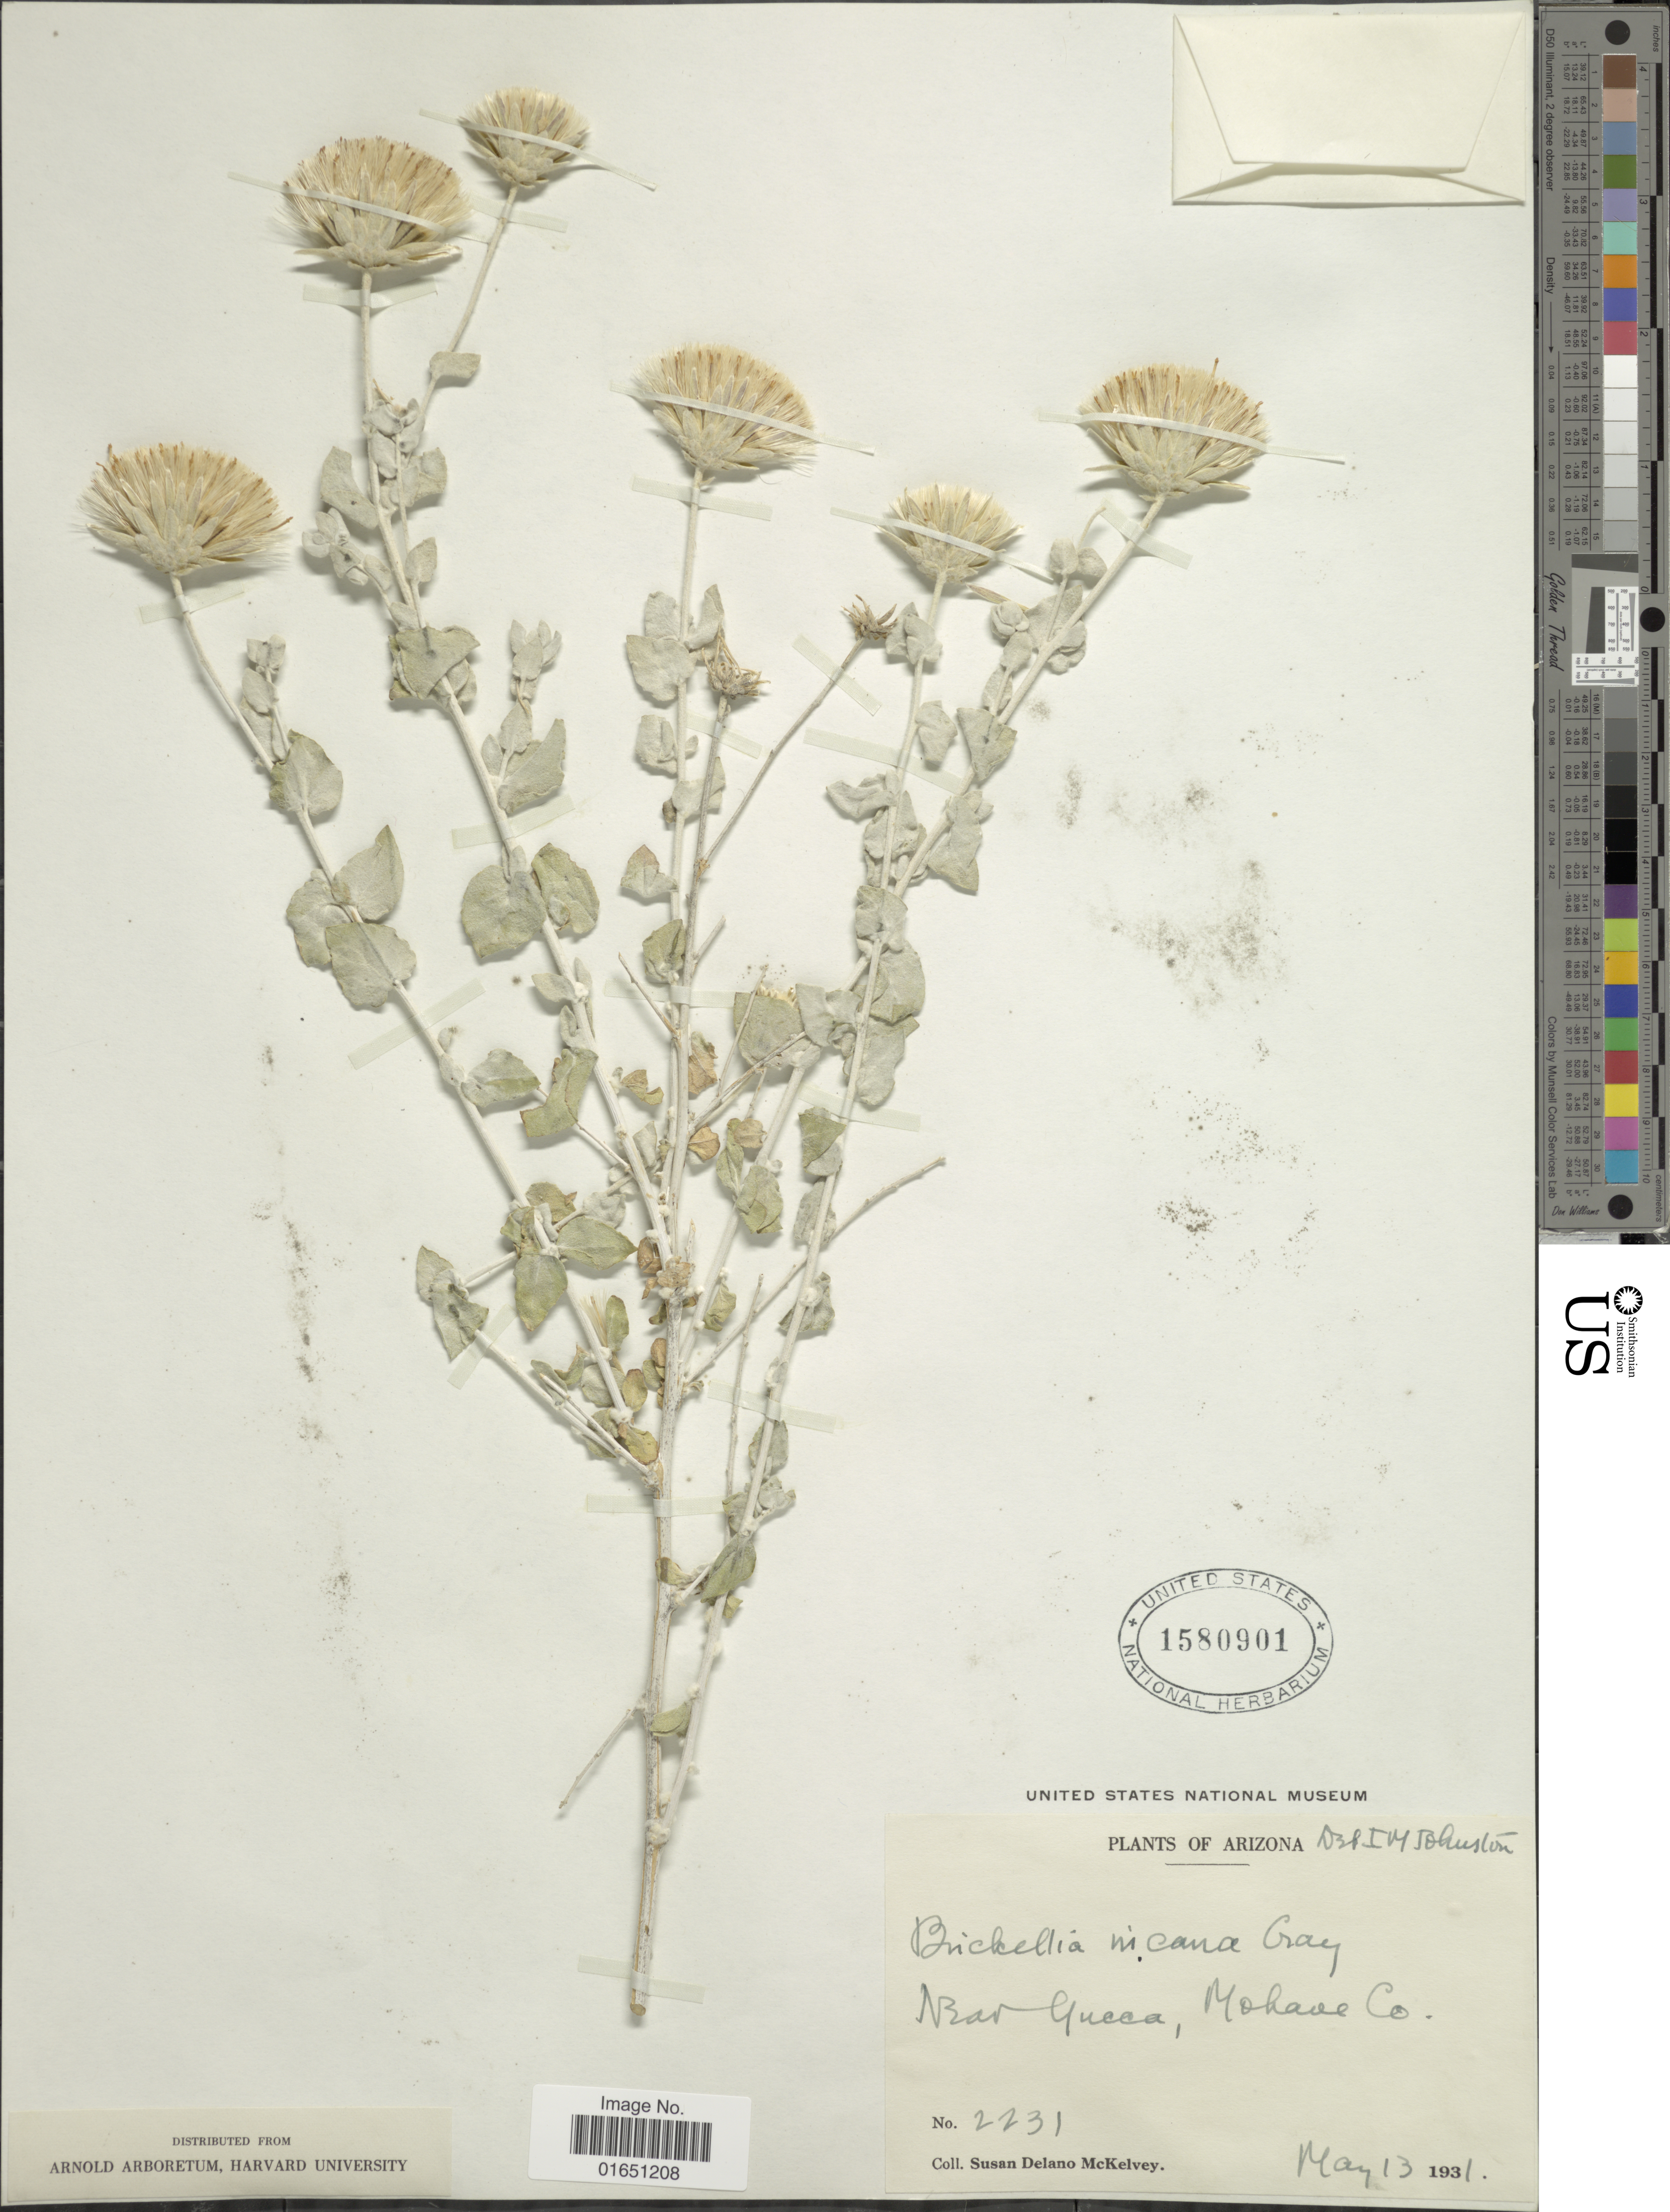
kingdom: Plantae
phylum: Tracheophyta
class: Magnoliopsida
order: Asterales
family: Asteraceae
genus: Brickellia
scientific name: Brickellia incana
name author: A. Gray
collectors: S. A. McKelvey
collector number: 2231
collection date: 1931-05-13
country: United States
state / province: Arizona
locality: Near Yugcca, Mohave Co.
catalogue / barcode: US 1580901